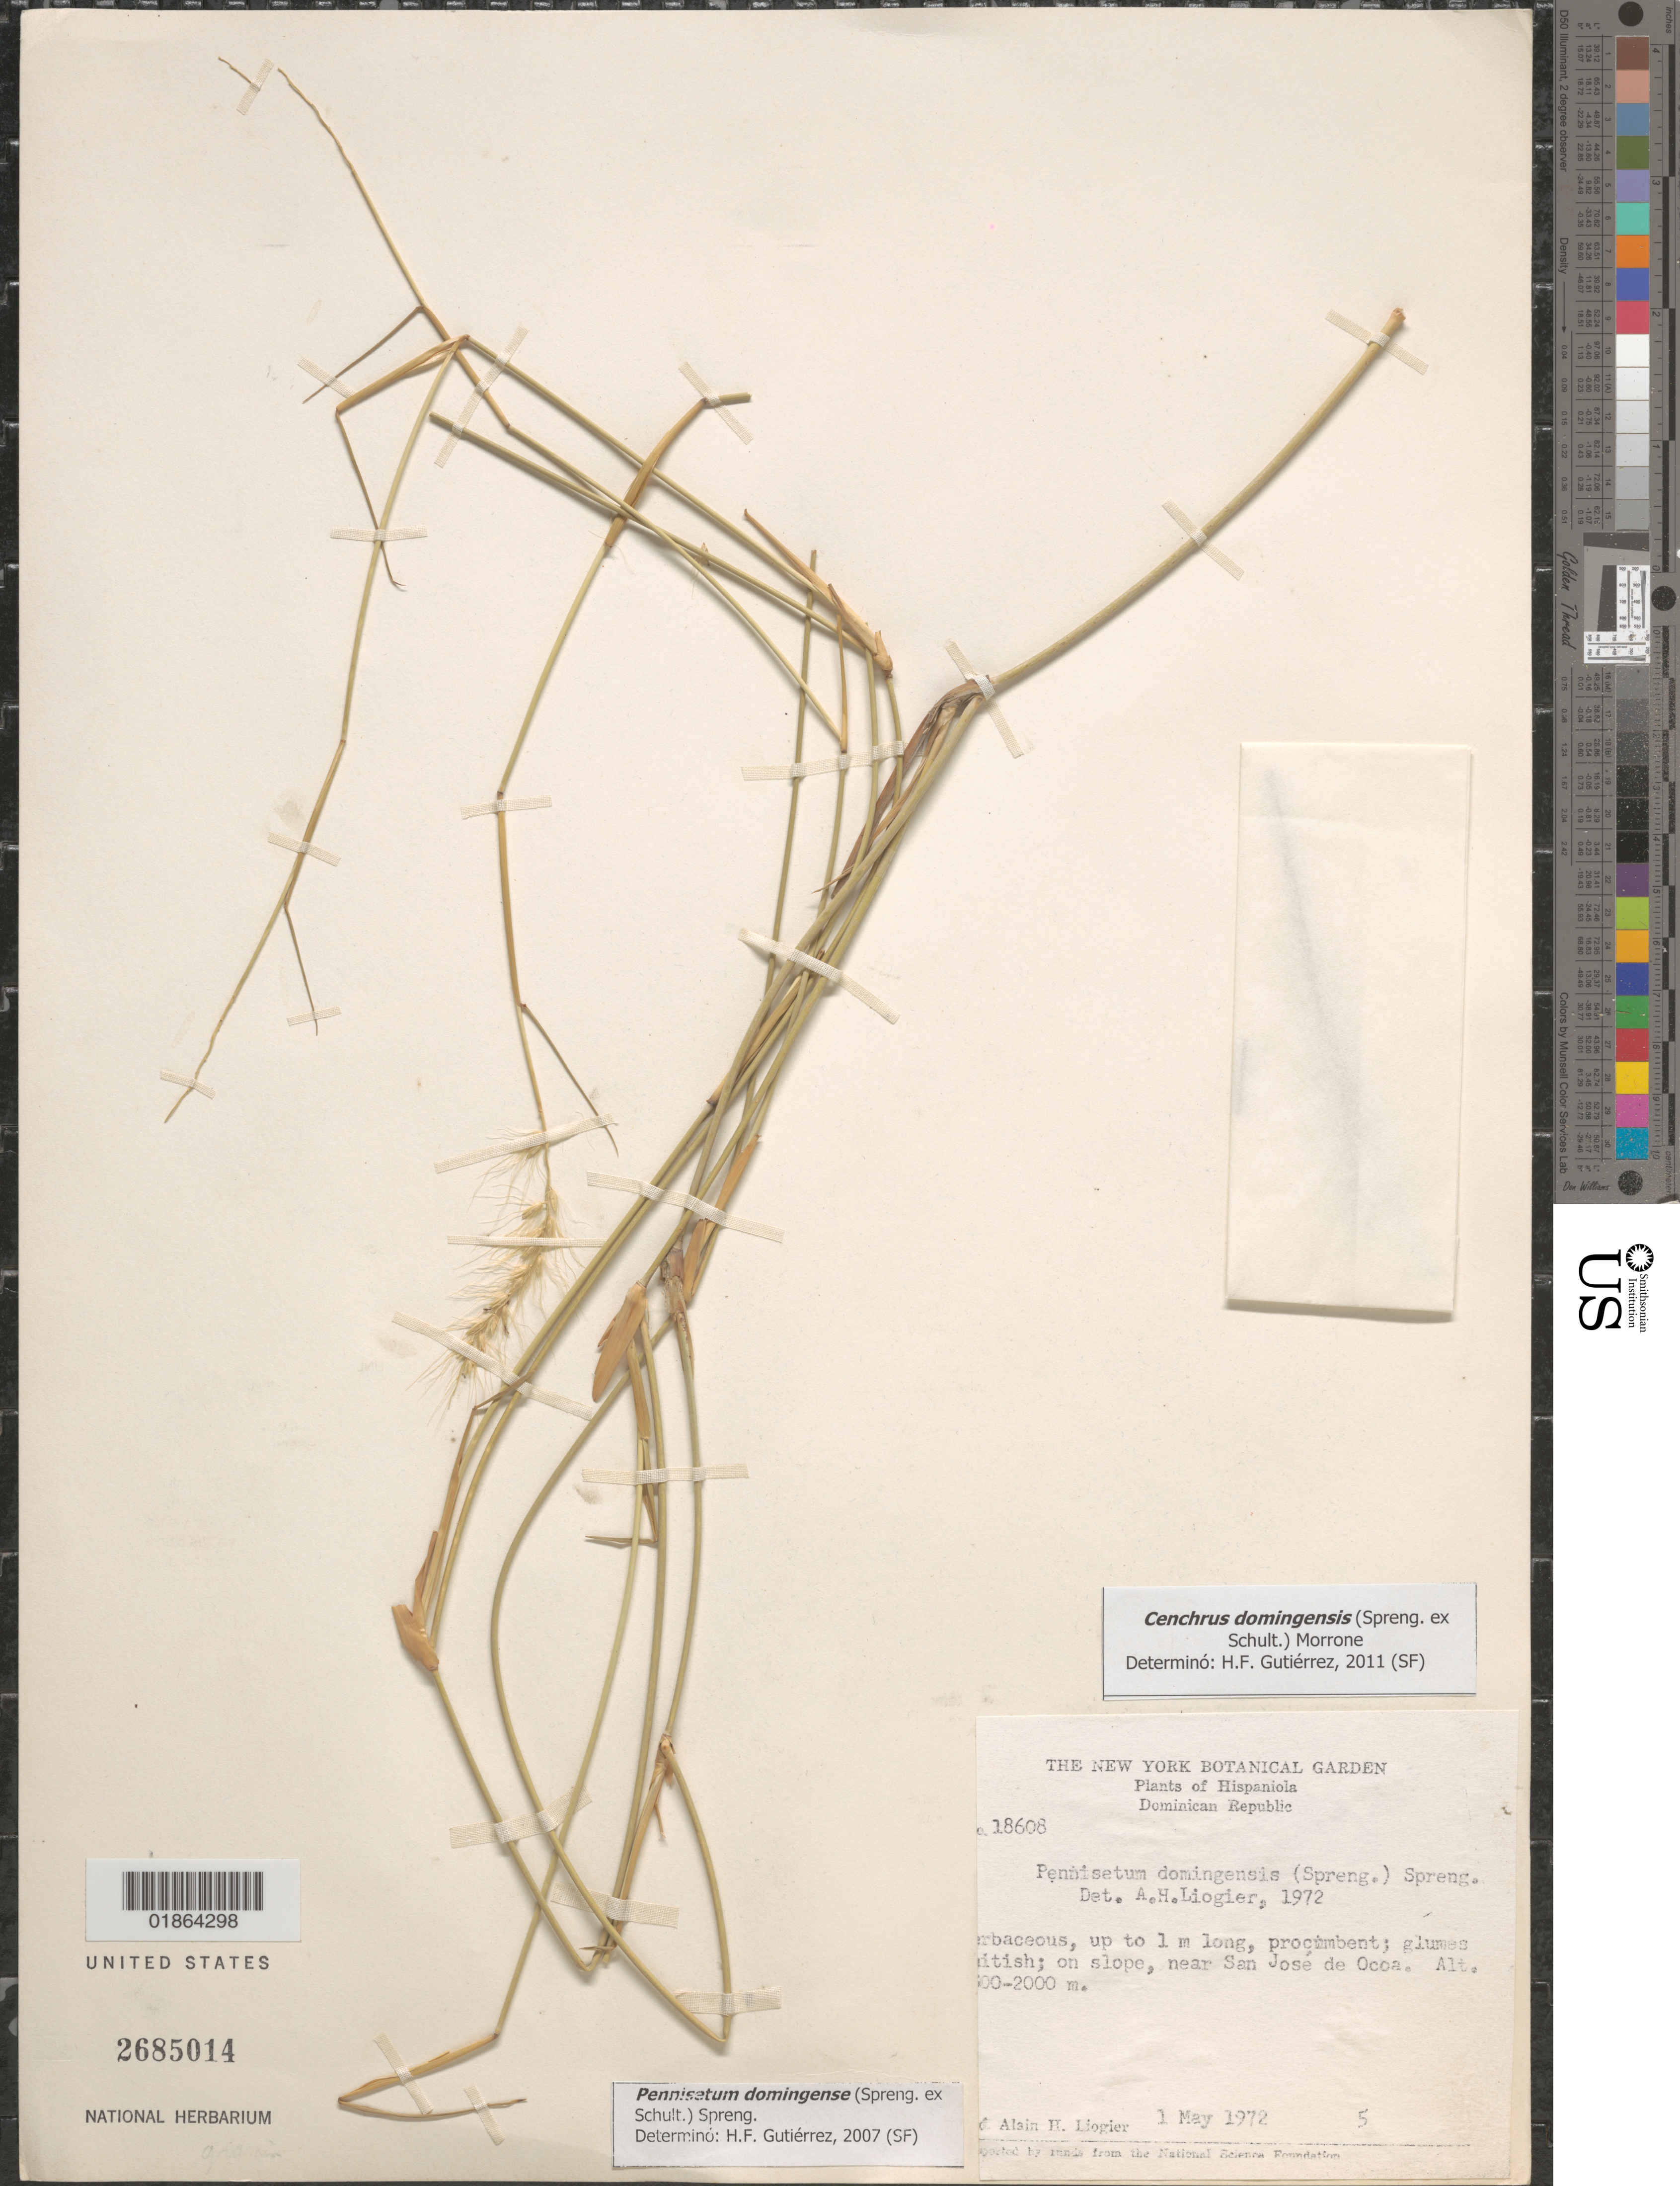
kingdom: Plantae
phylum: Tracheophyta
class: Liliopsida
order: Poales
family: Poaceae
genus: Cenchrus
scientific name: Cenchrus domingensis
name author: (Spreng. ex Schult.) Morrone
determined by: Gutiérrez, H. F.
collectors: A. H. Liogier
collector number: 18608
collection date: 1972-05-01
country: Dominican Republic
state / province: San José de Ocoa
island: Hispaniola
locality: San José de Ocoa, near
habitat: On slope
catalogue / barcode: US 2685014